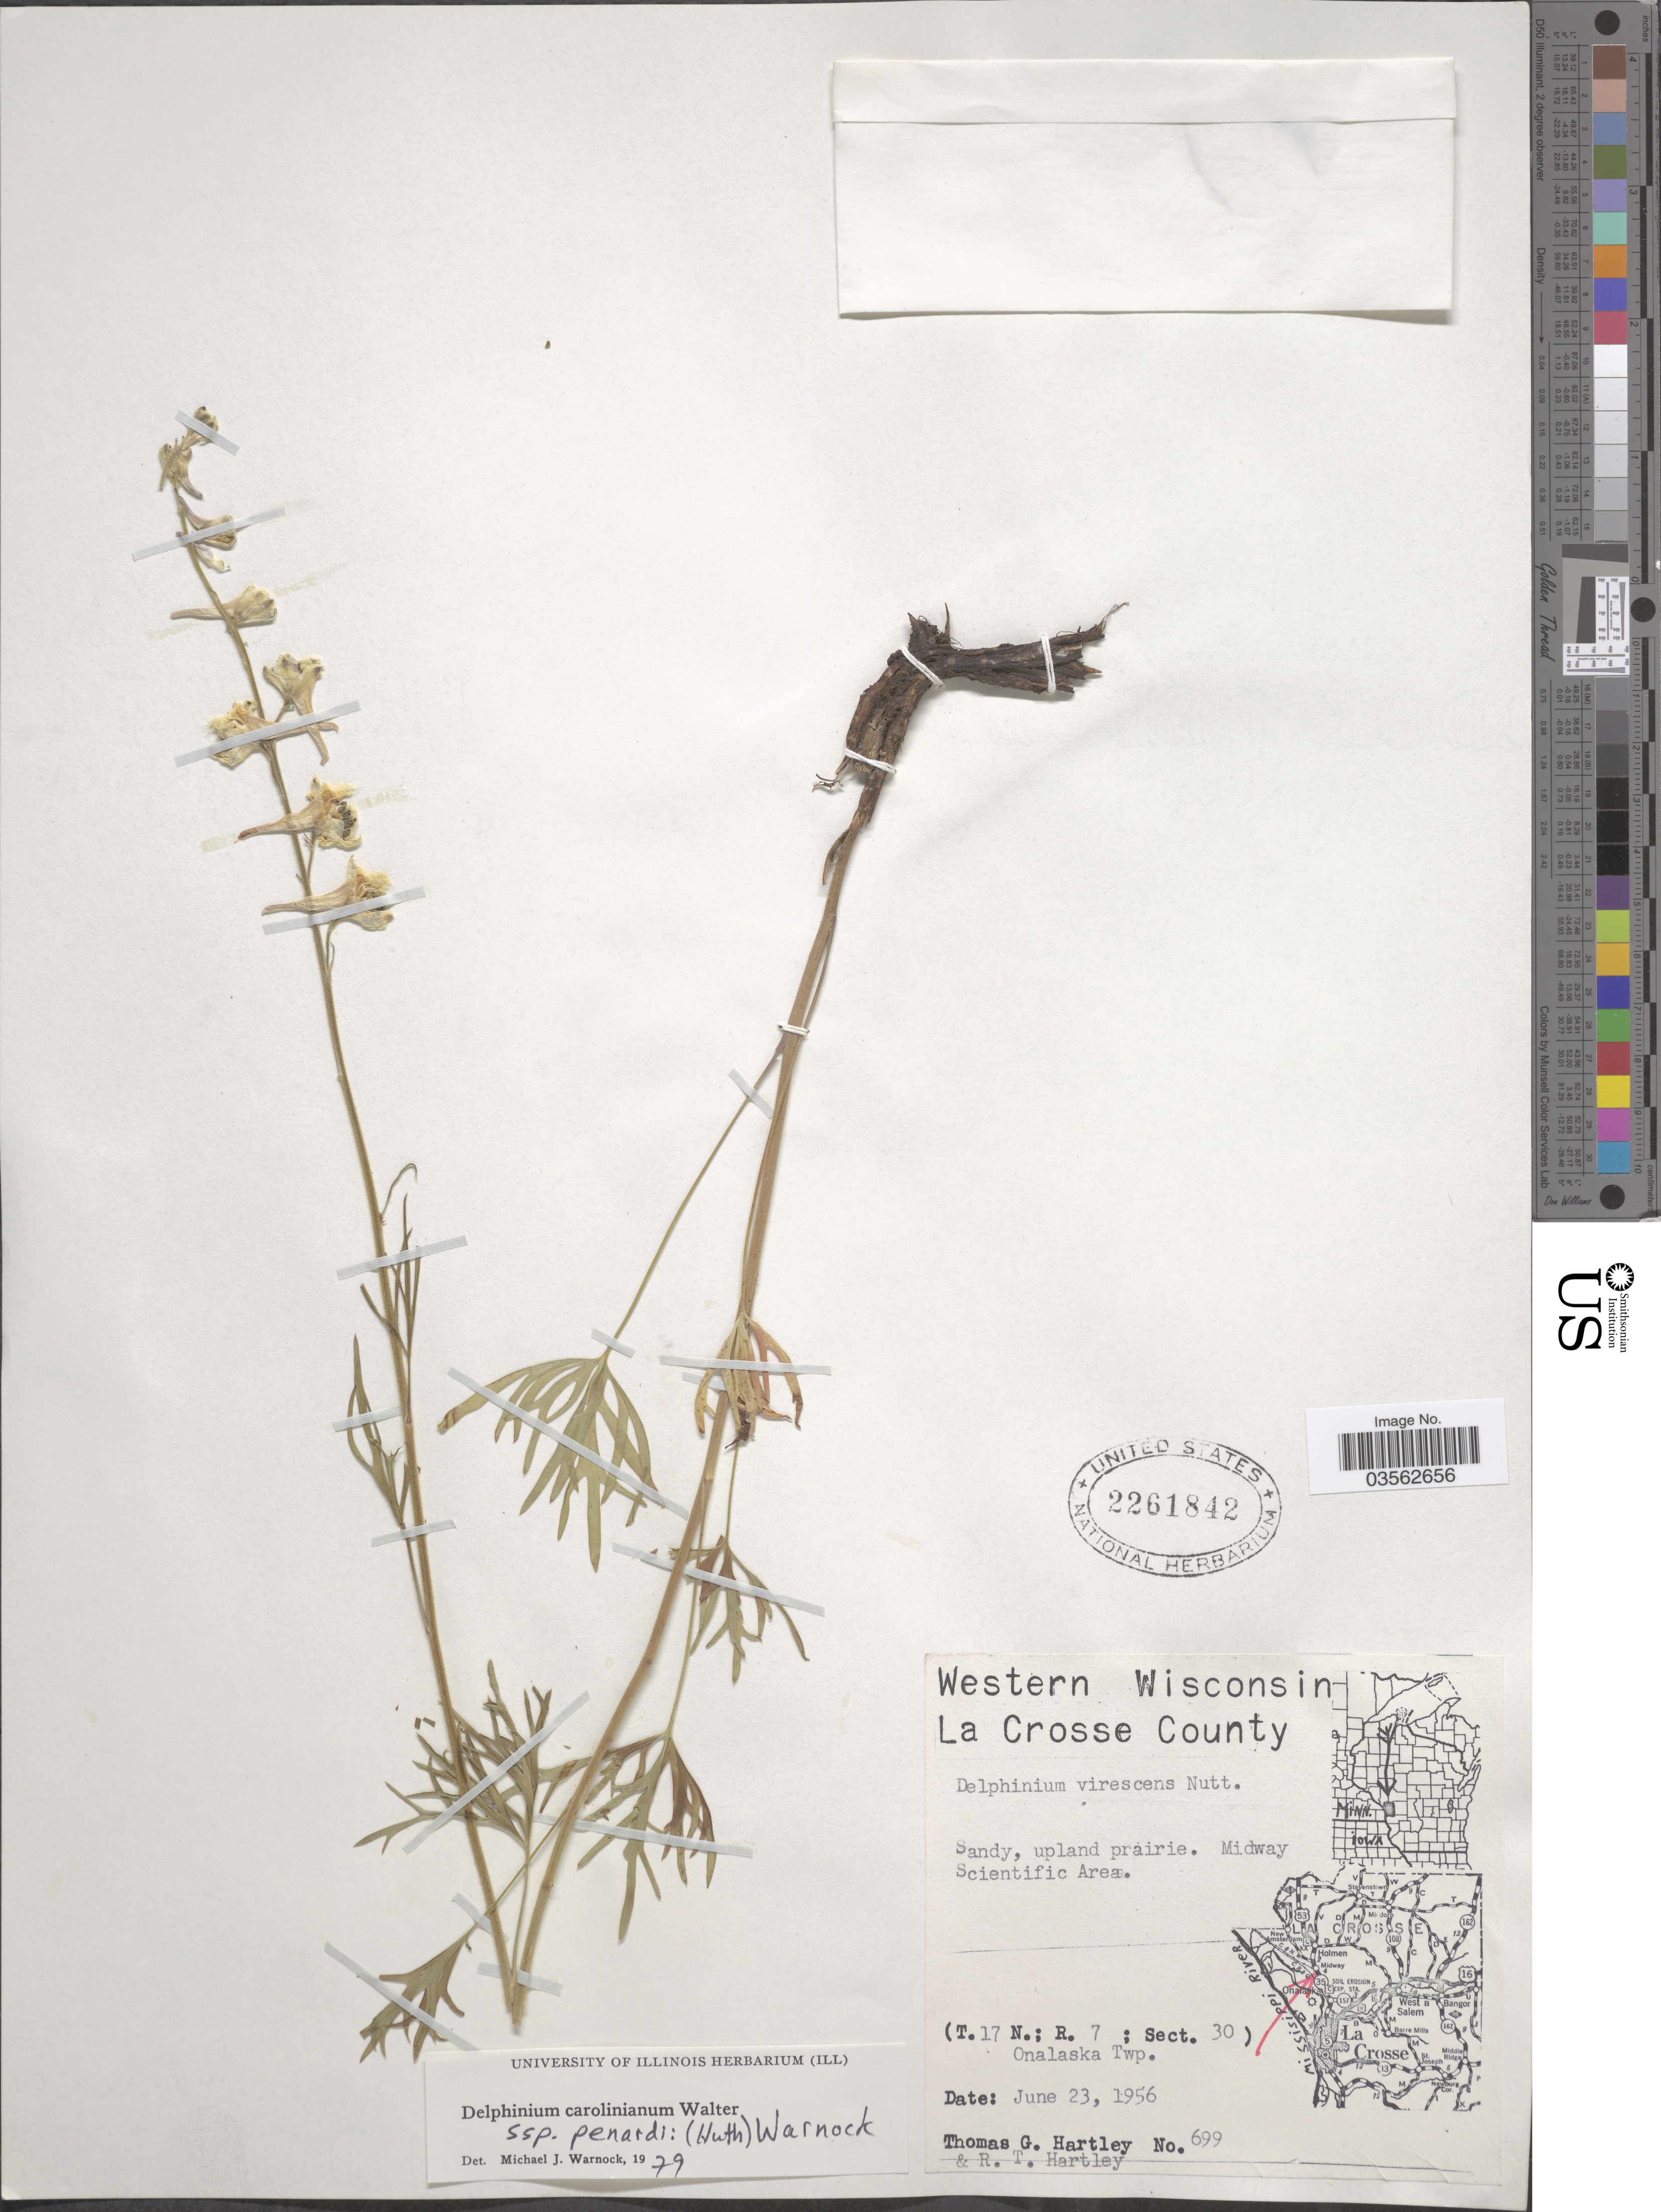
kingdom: Plantae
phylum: Tracheophyta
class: Magnoliopsida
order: Ranunculales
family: Ranunculaceae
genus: Delphinium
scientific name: Delphinium carolinianum subsp. penardii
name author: (Huth) M.J. Warnock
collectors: T. G. Hartley & R. T. Hartley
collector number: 699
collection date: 1956-06-23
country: United States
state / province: Wisconsin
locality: Western Wisconsin. La Crosse County. Midway Scientific Area. (T.17N.; R.7; Sect. 30) Onalaska Twp.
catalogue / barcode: US 2261842